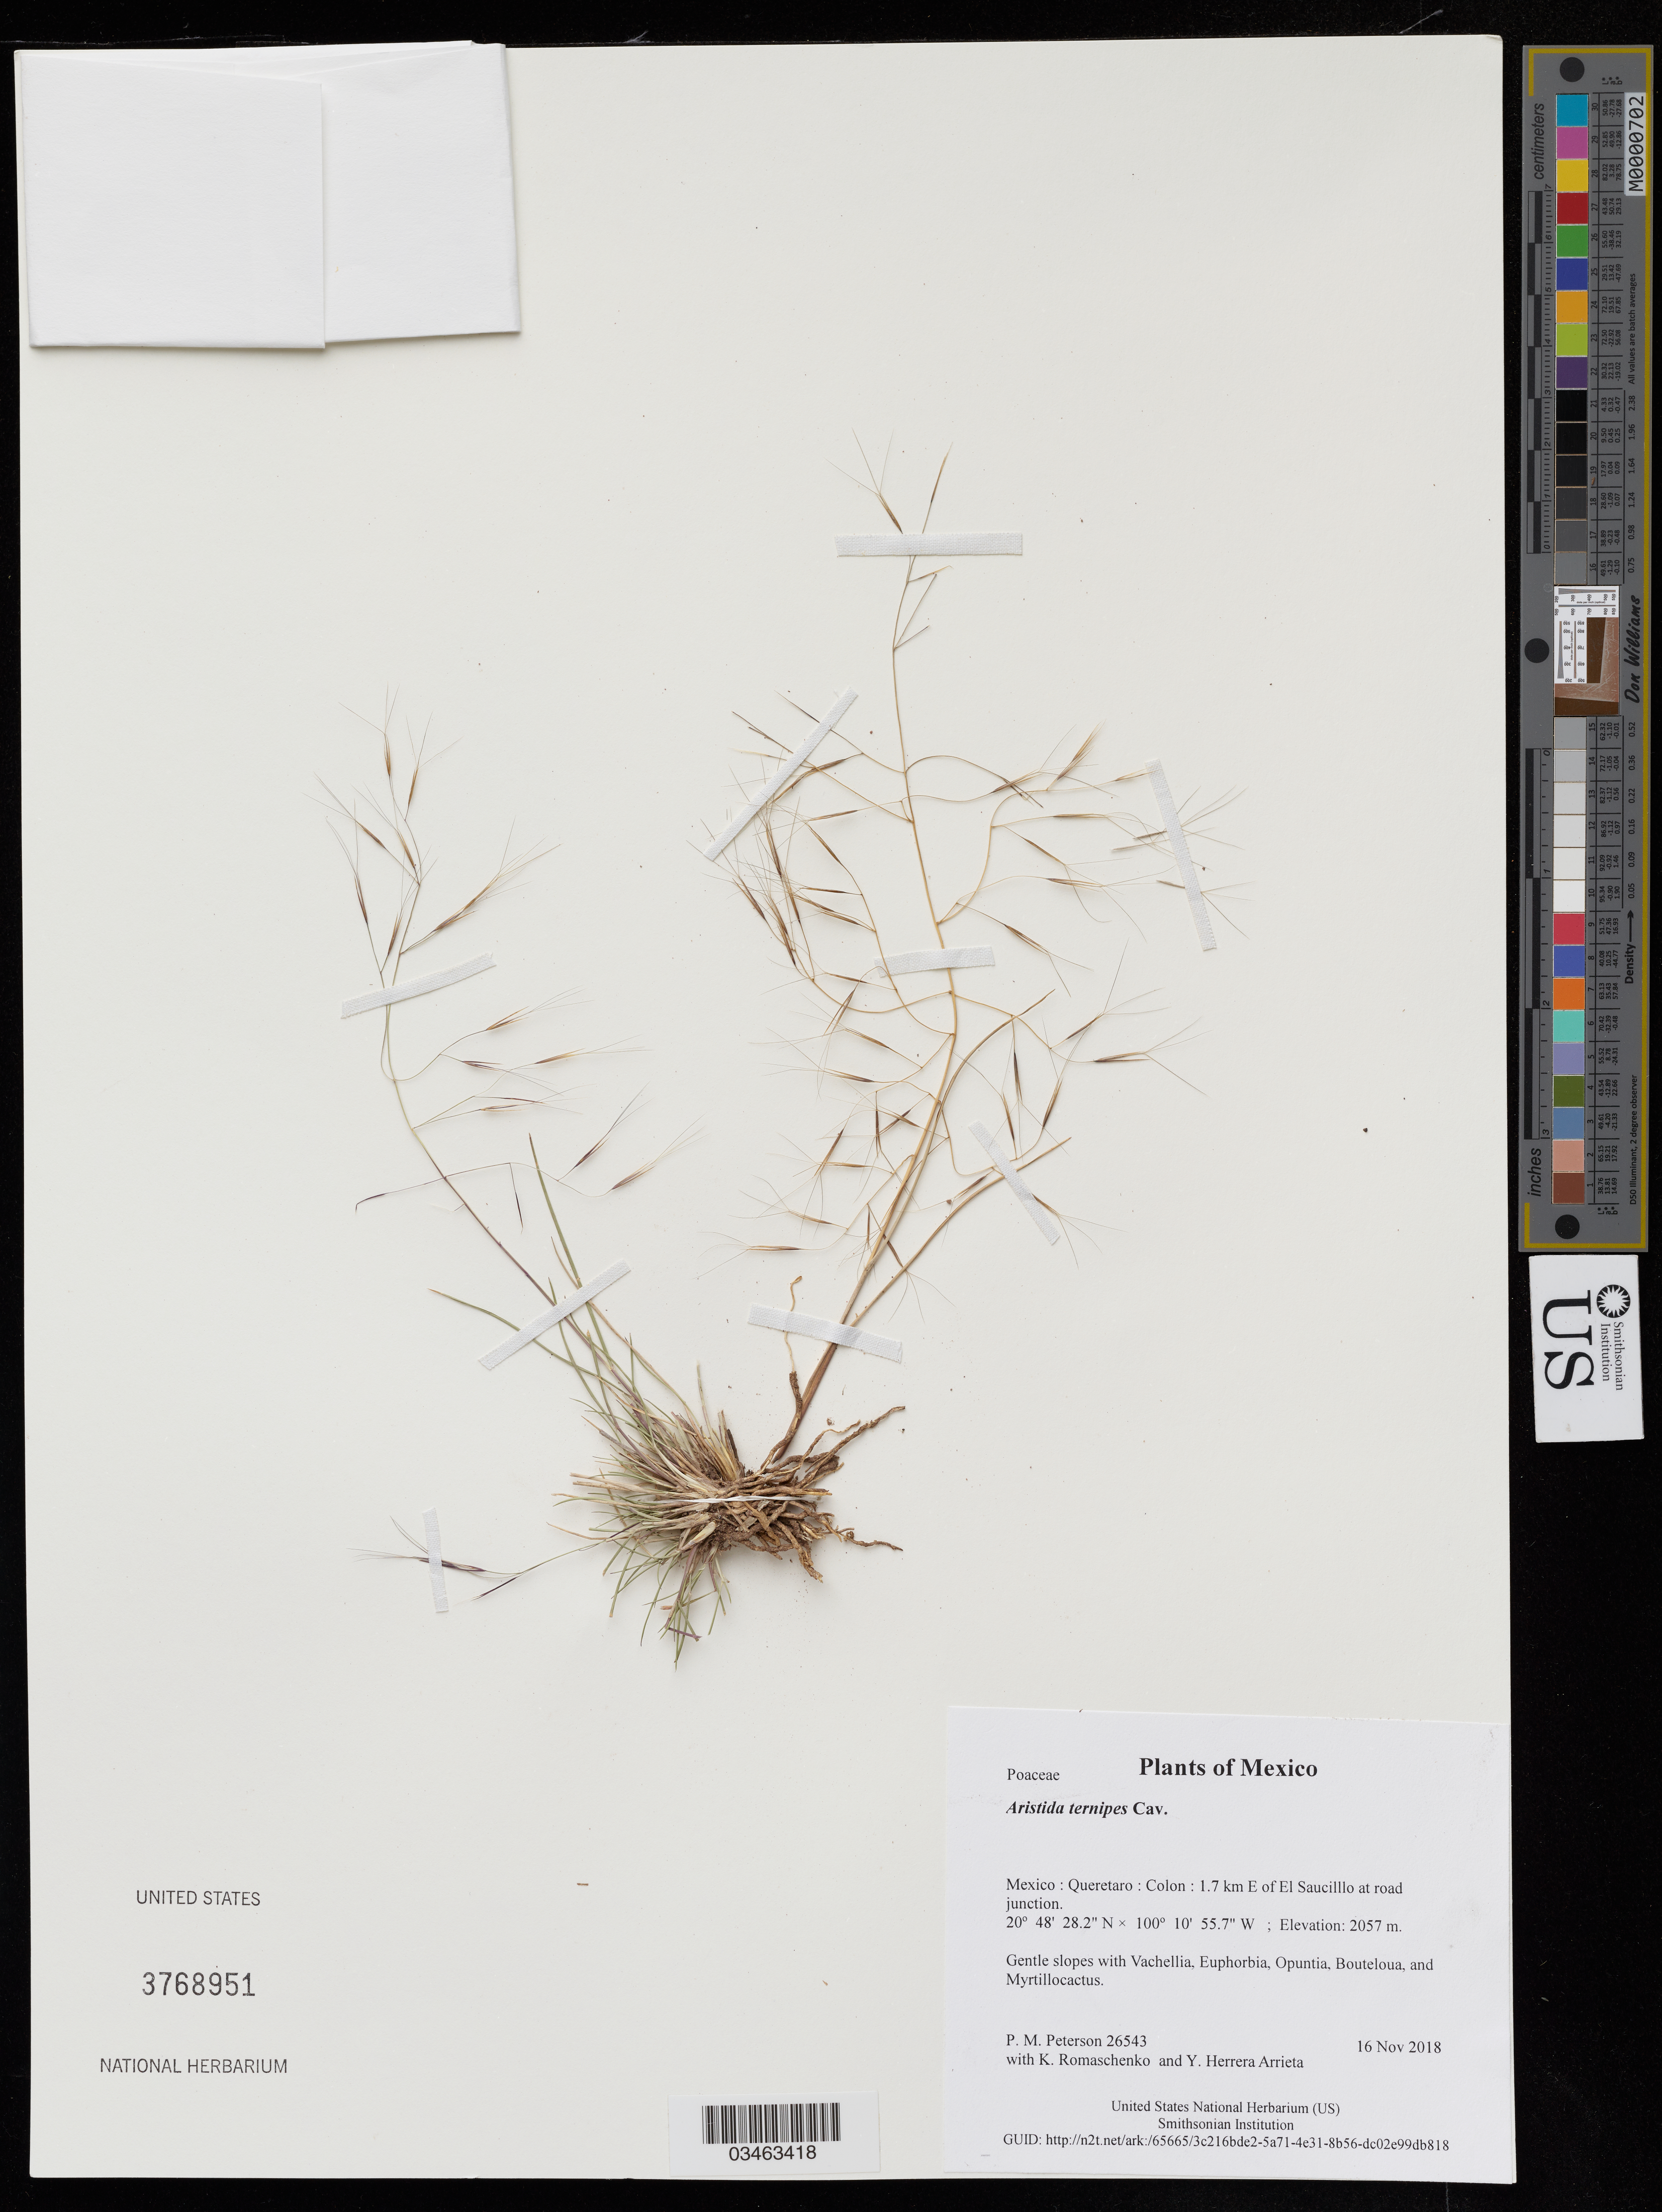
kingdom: Plantae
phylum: Tracheophyta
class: Liliopsida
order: Poales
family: Poaceae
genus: Aristida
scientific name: Aristida ternipes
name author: Cav.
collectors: P. M. Peterson, K. Romaschenko & Y. Herrera Arrieta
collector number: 26543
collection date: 2018-11-16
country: Mexico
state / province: Queretaro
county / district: Colon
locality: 1.7 km E of El Saucilllo at road junction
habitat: Gentle slopes with Vachellia, Euphorbia, Opuntia, Bouteloua, and Myrtillocactus.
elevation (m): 2057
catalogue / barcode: US 3768951